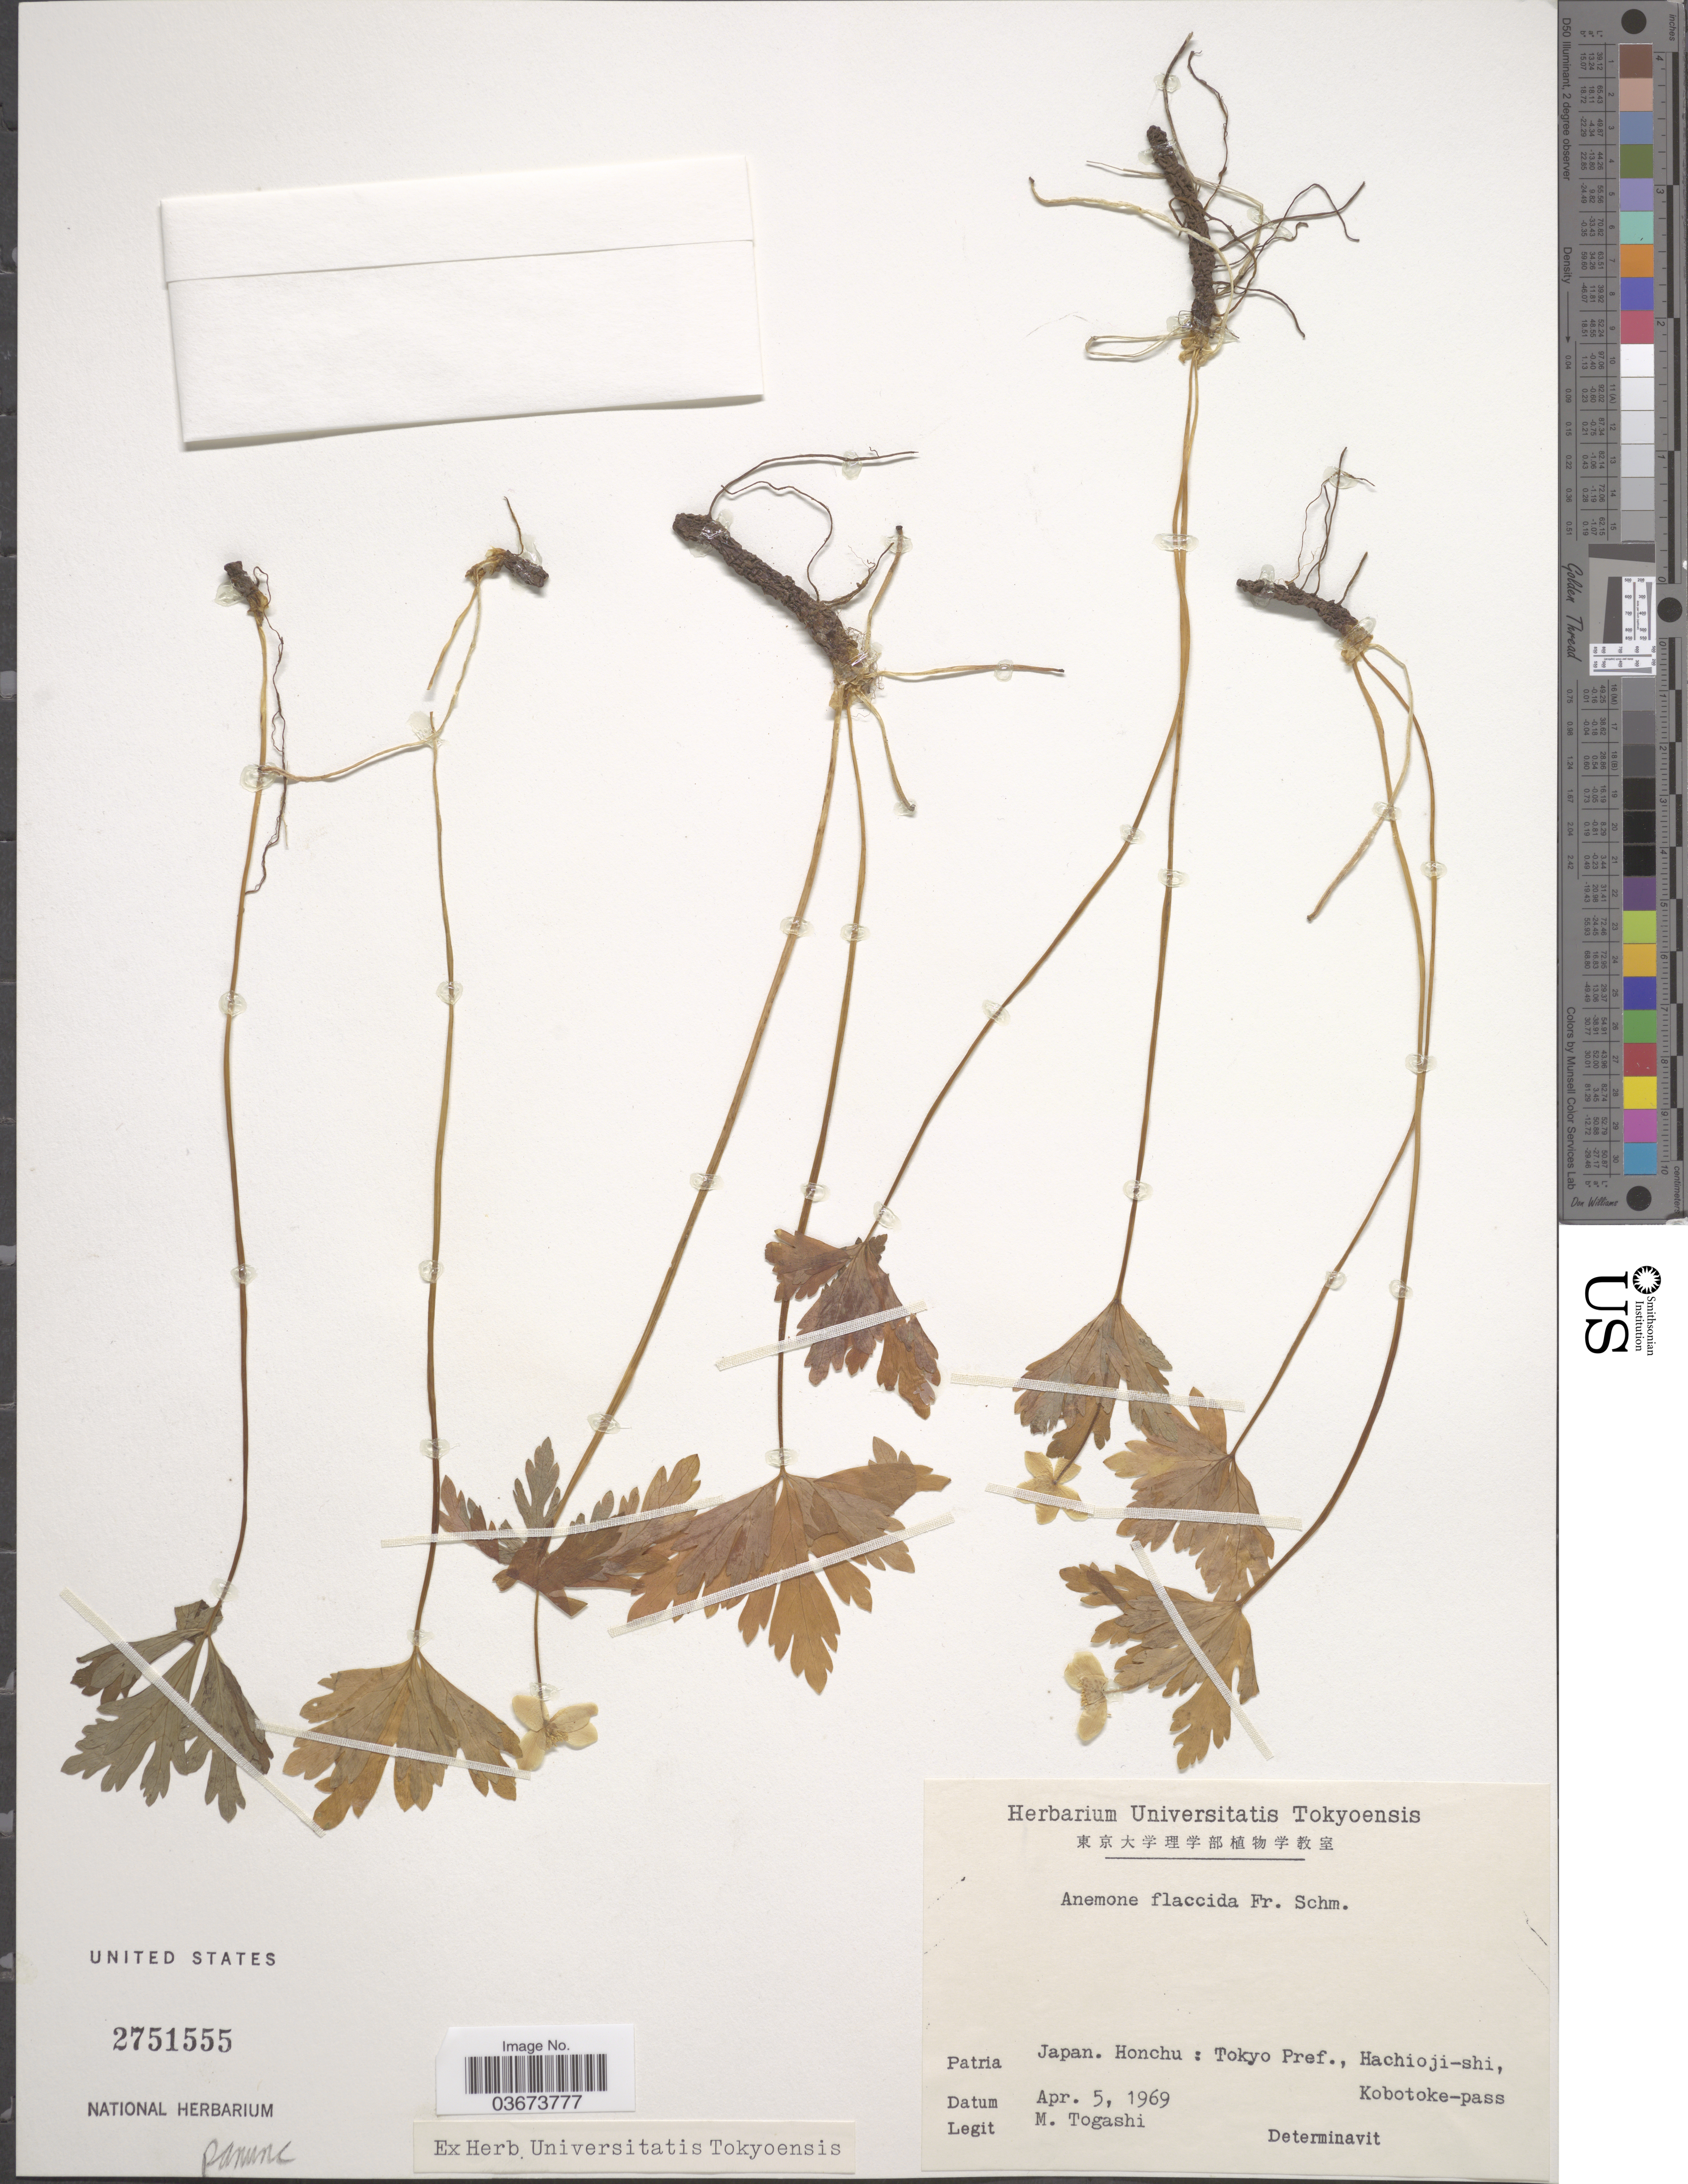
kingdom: Plantae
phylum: Tracheophyta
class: Magnoliopsida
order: Ranunculales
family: Ranunculaceae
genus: Anemone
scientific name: Anemone flaccida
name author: F. Schmidt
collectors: M. Togashi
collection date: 1969-04-05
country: Japan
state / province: Tokyo, Federal City of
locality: Honchu: Tokyo Pref., Hachioji-shi, Kobotoke Pass.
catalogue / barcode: US 2751555